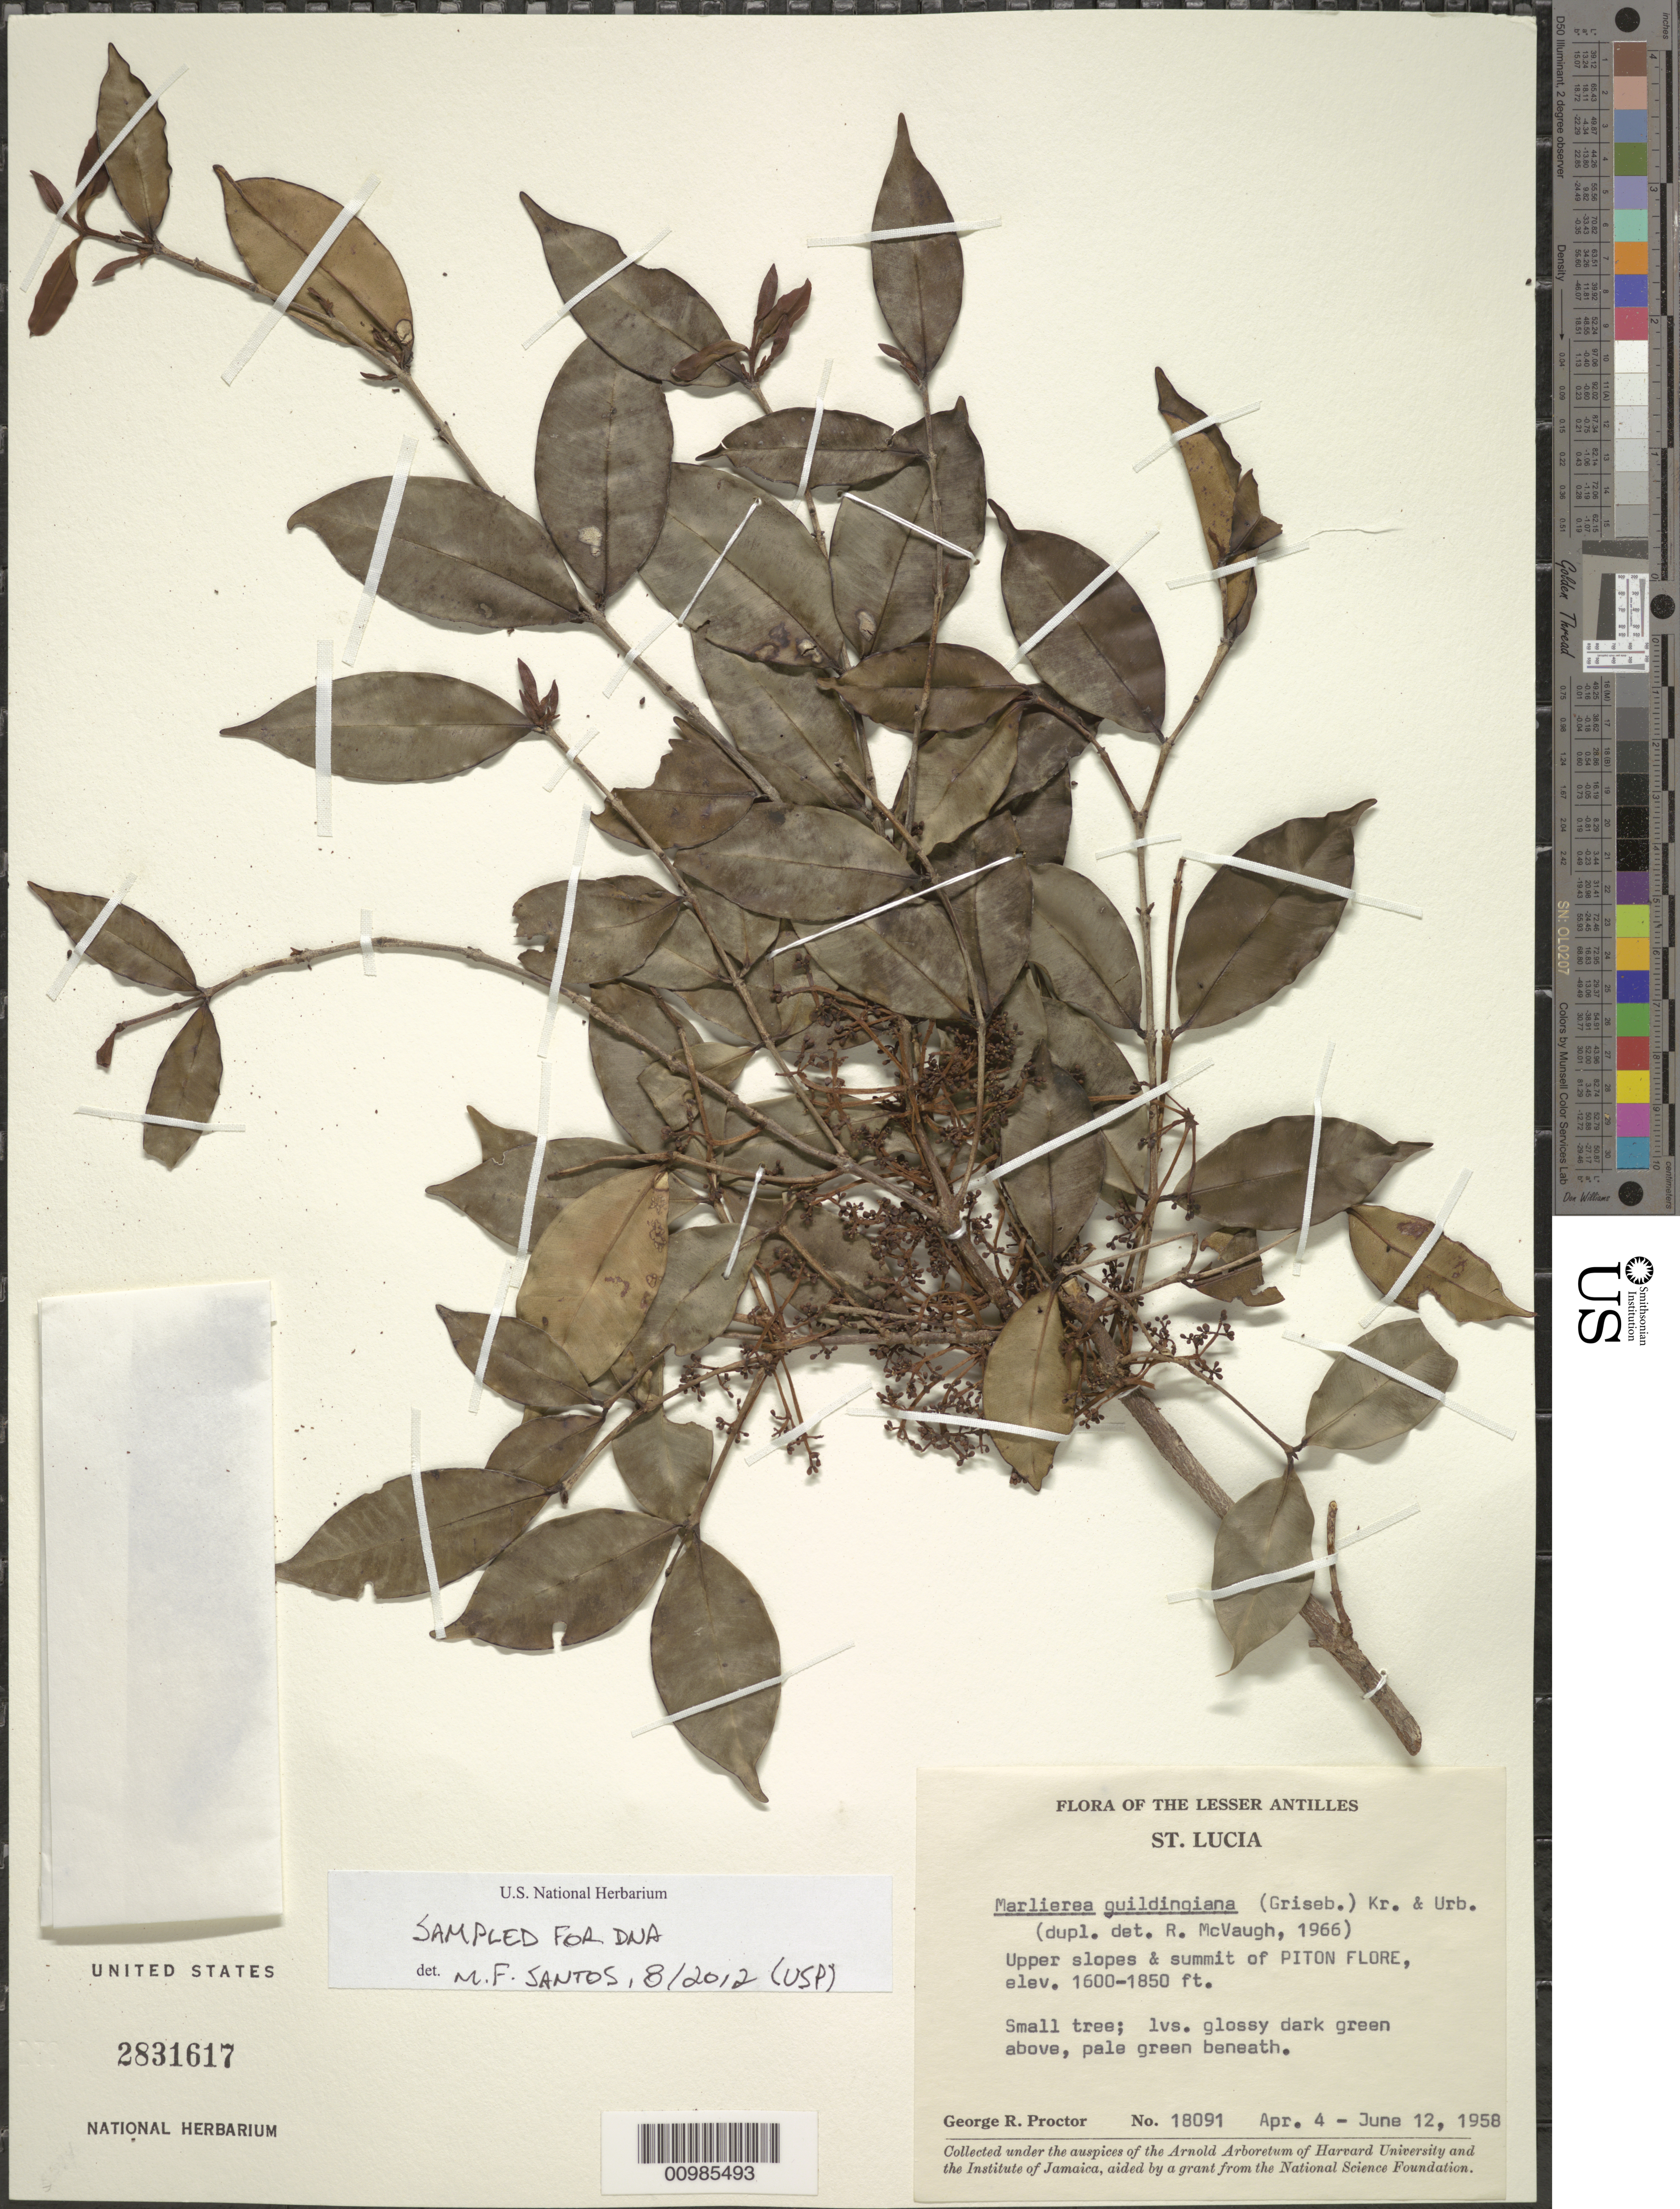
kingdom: Plantae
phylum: Tracheophyta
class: Magnoliopsida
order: Myrtales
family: Myrtaceae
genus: Myrcia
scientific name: Myrcia guildingiana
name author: (Griseb.) E. Lucas & C.E. Wilson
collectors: G. R. Proctor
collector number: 18091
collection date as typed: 04 Apr 1958 to 12 Jun 1958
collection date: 1958-04-04/1958-06-12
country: St. Lucia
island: St. Lucia I.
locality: Upper slopes and summit of Piton Flore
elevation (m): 488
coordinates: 0 N, 0 E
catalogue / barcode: US 2831617